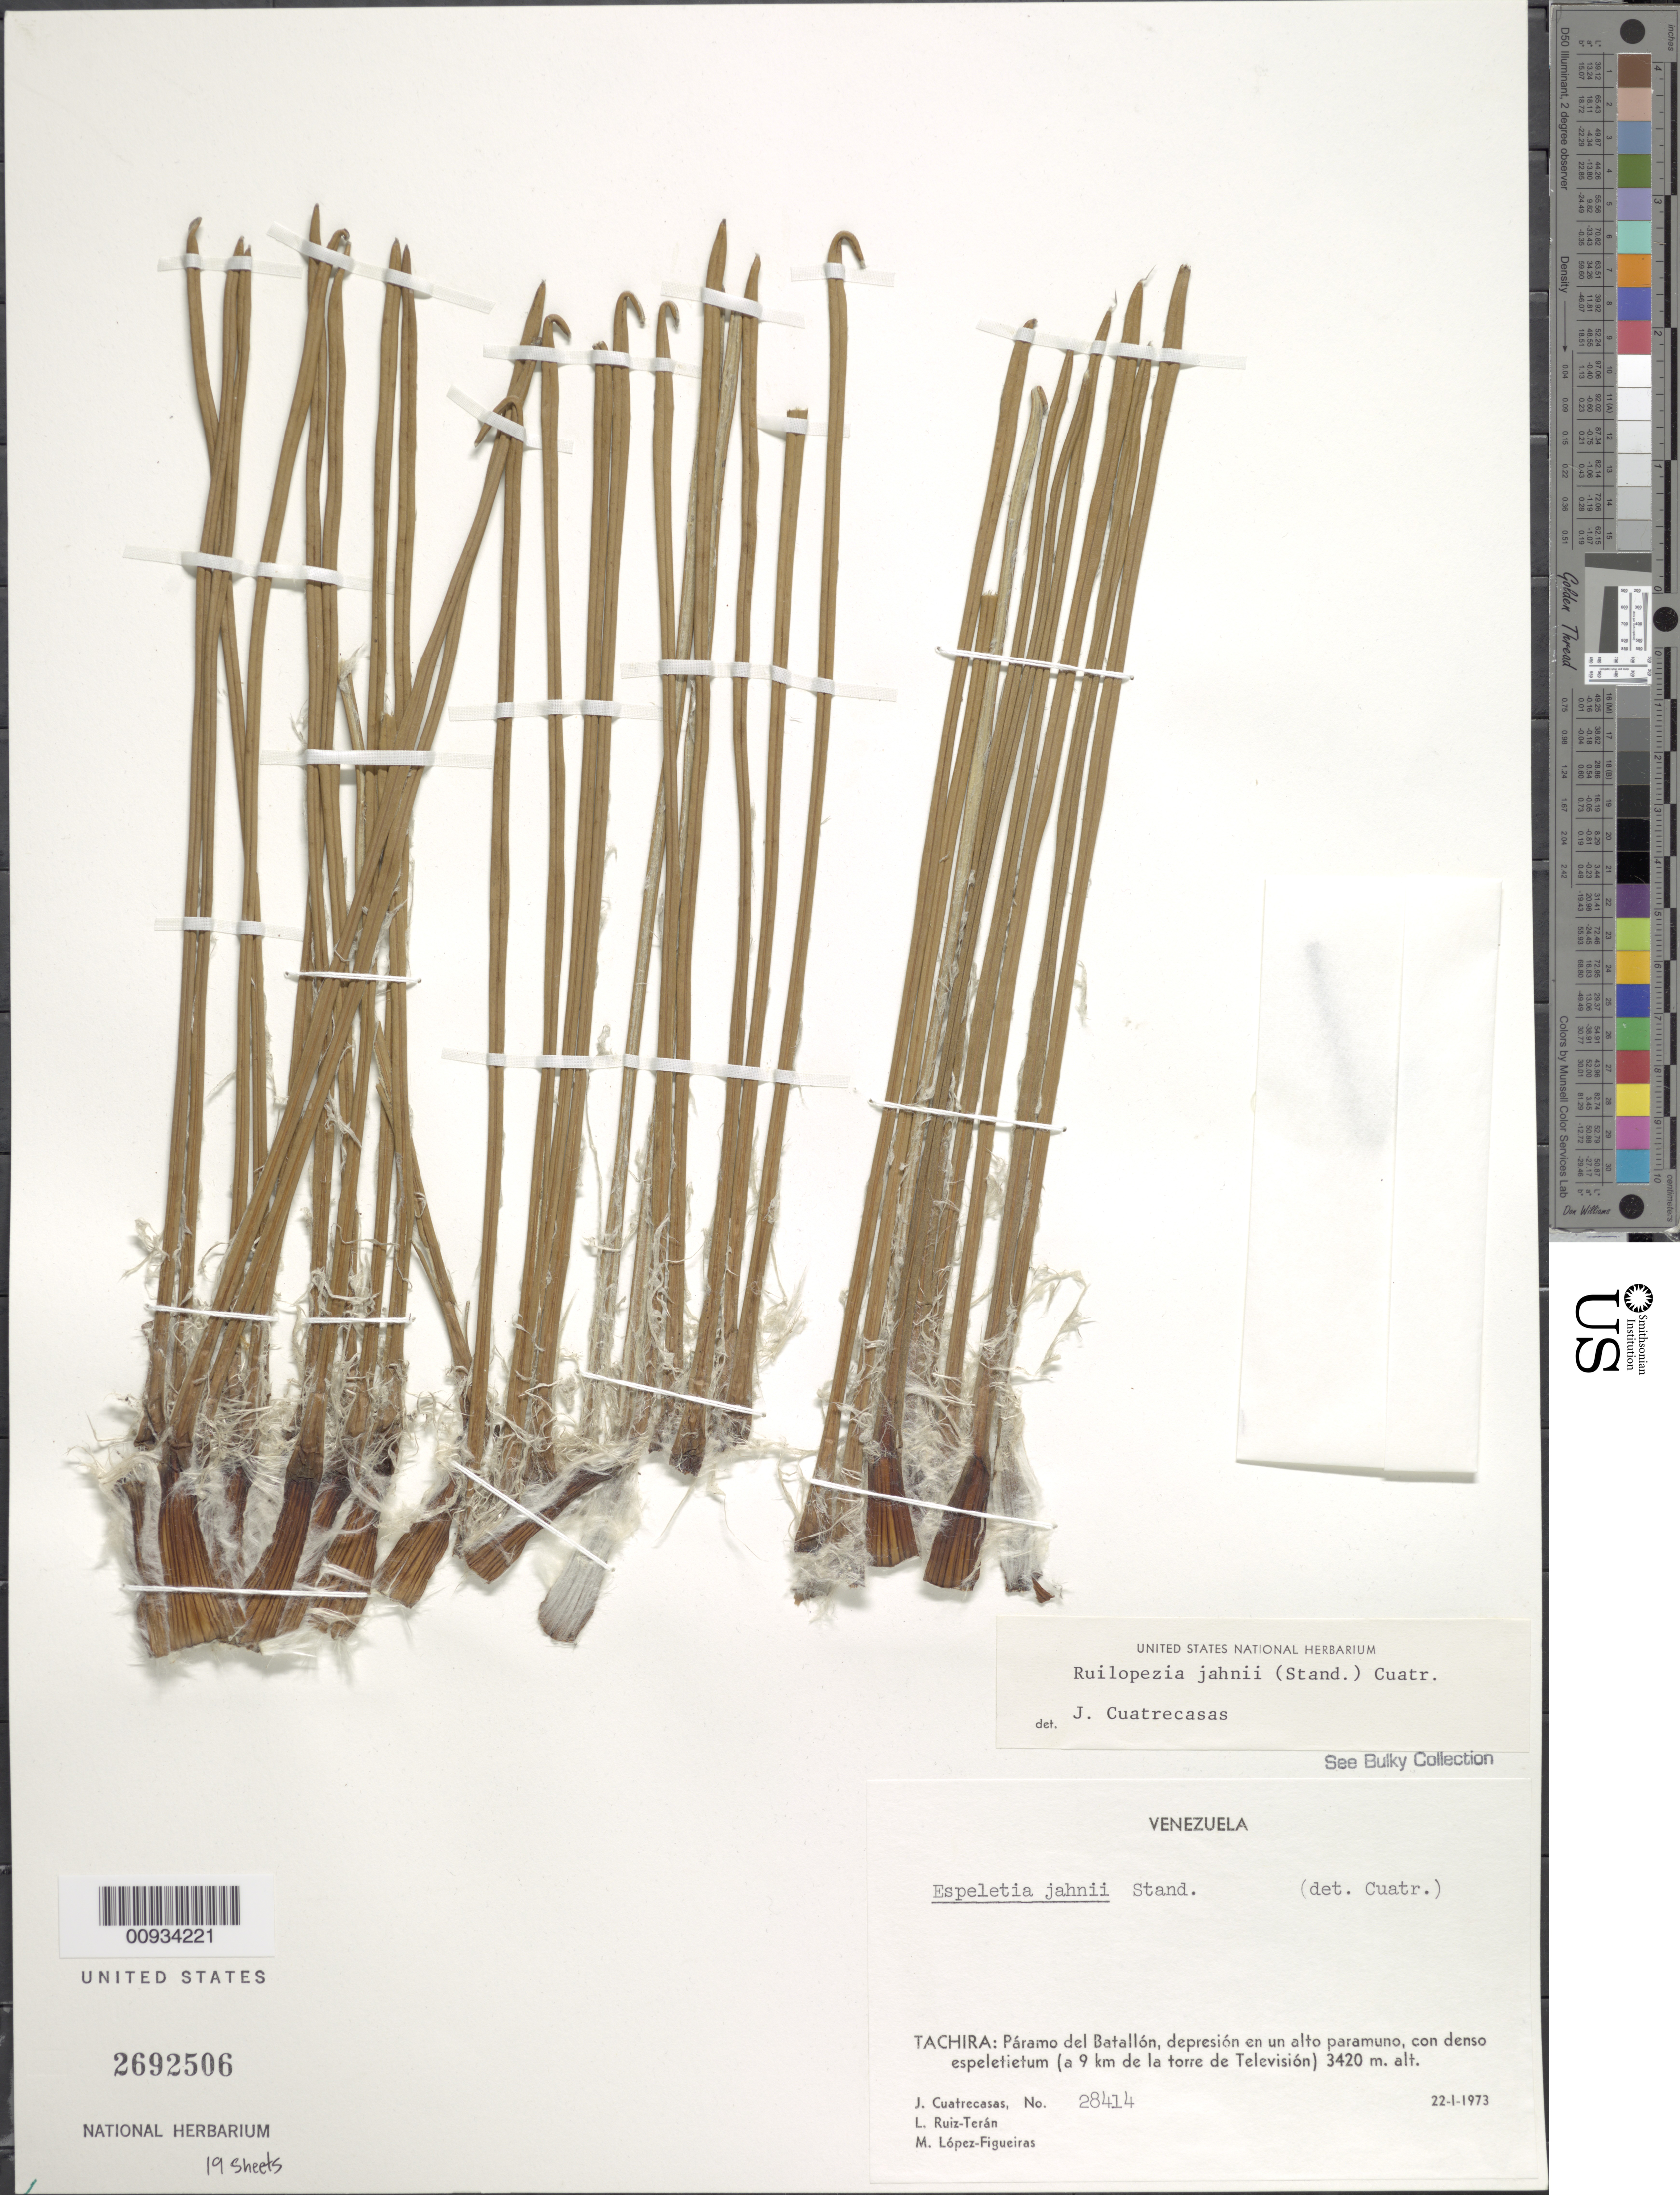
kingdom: Plantae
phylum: Tracheophyta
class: Magnoliopsida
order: Asterales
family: Asteraceae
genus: Ruilopezia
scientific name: Ruilopezia jahnii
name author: (Standl.) Cuatrec.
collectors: J. Cuatrecasas, L. E. Ruíz-Terán & M. López Figueiras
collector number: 28414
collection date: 1973-01-22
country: Venezuela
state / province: Tachira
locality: Paramo del Batallon (a 9 km de la torre de Television)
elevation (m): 3420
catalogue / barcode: US 2692506